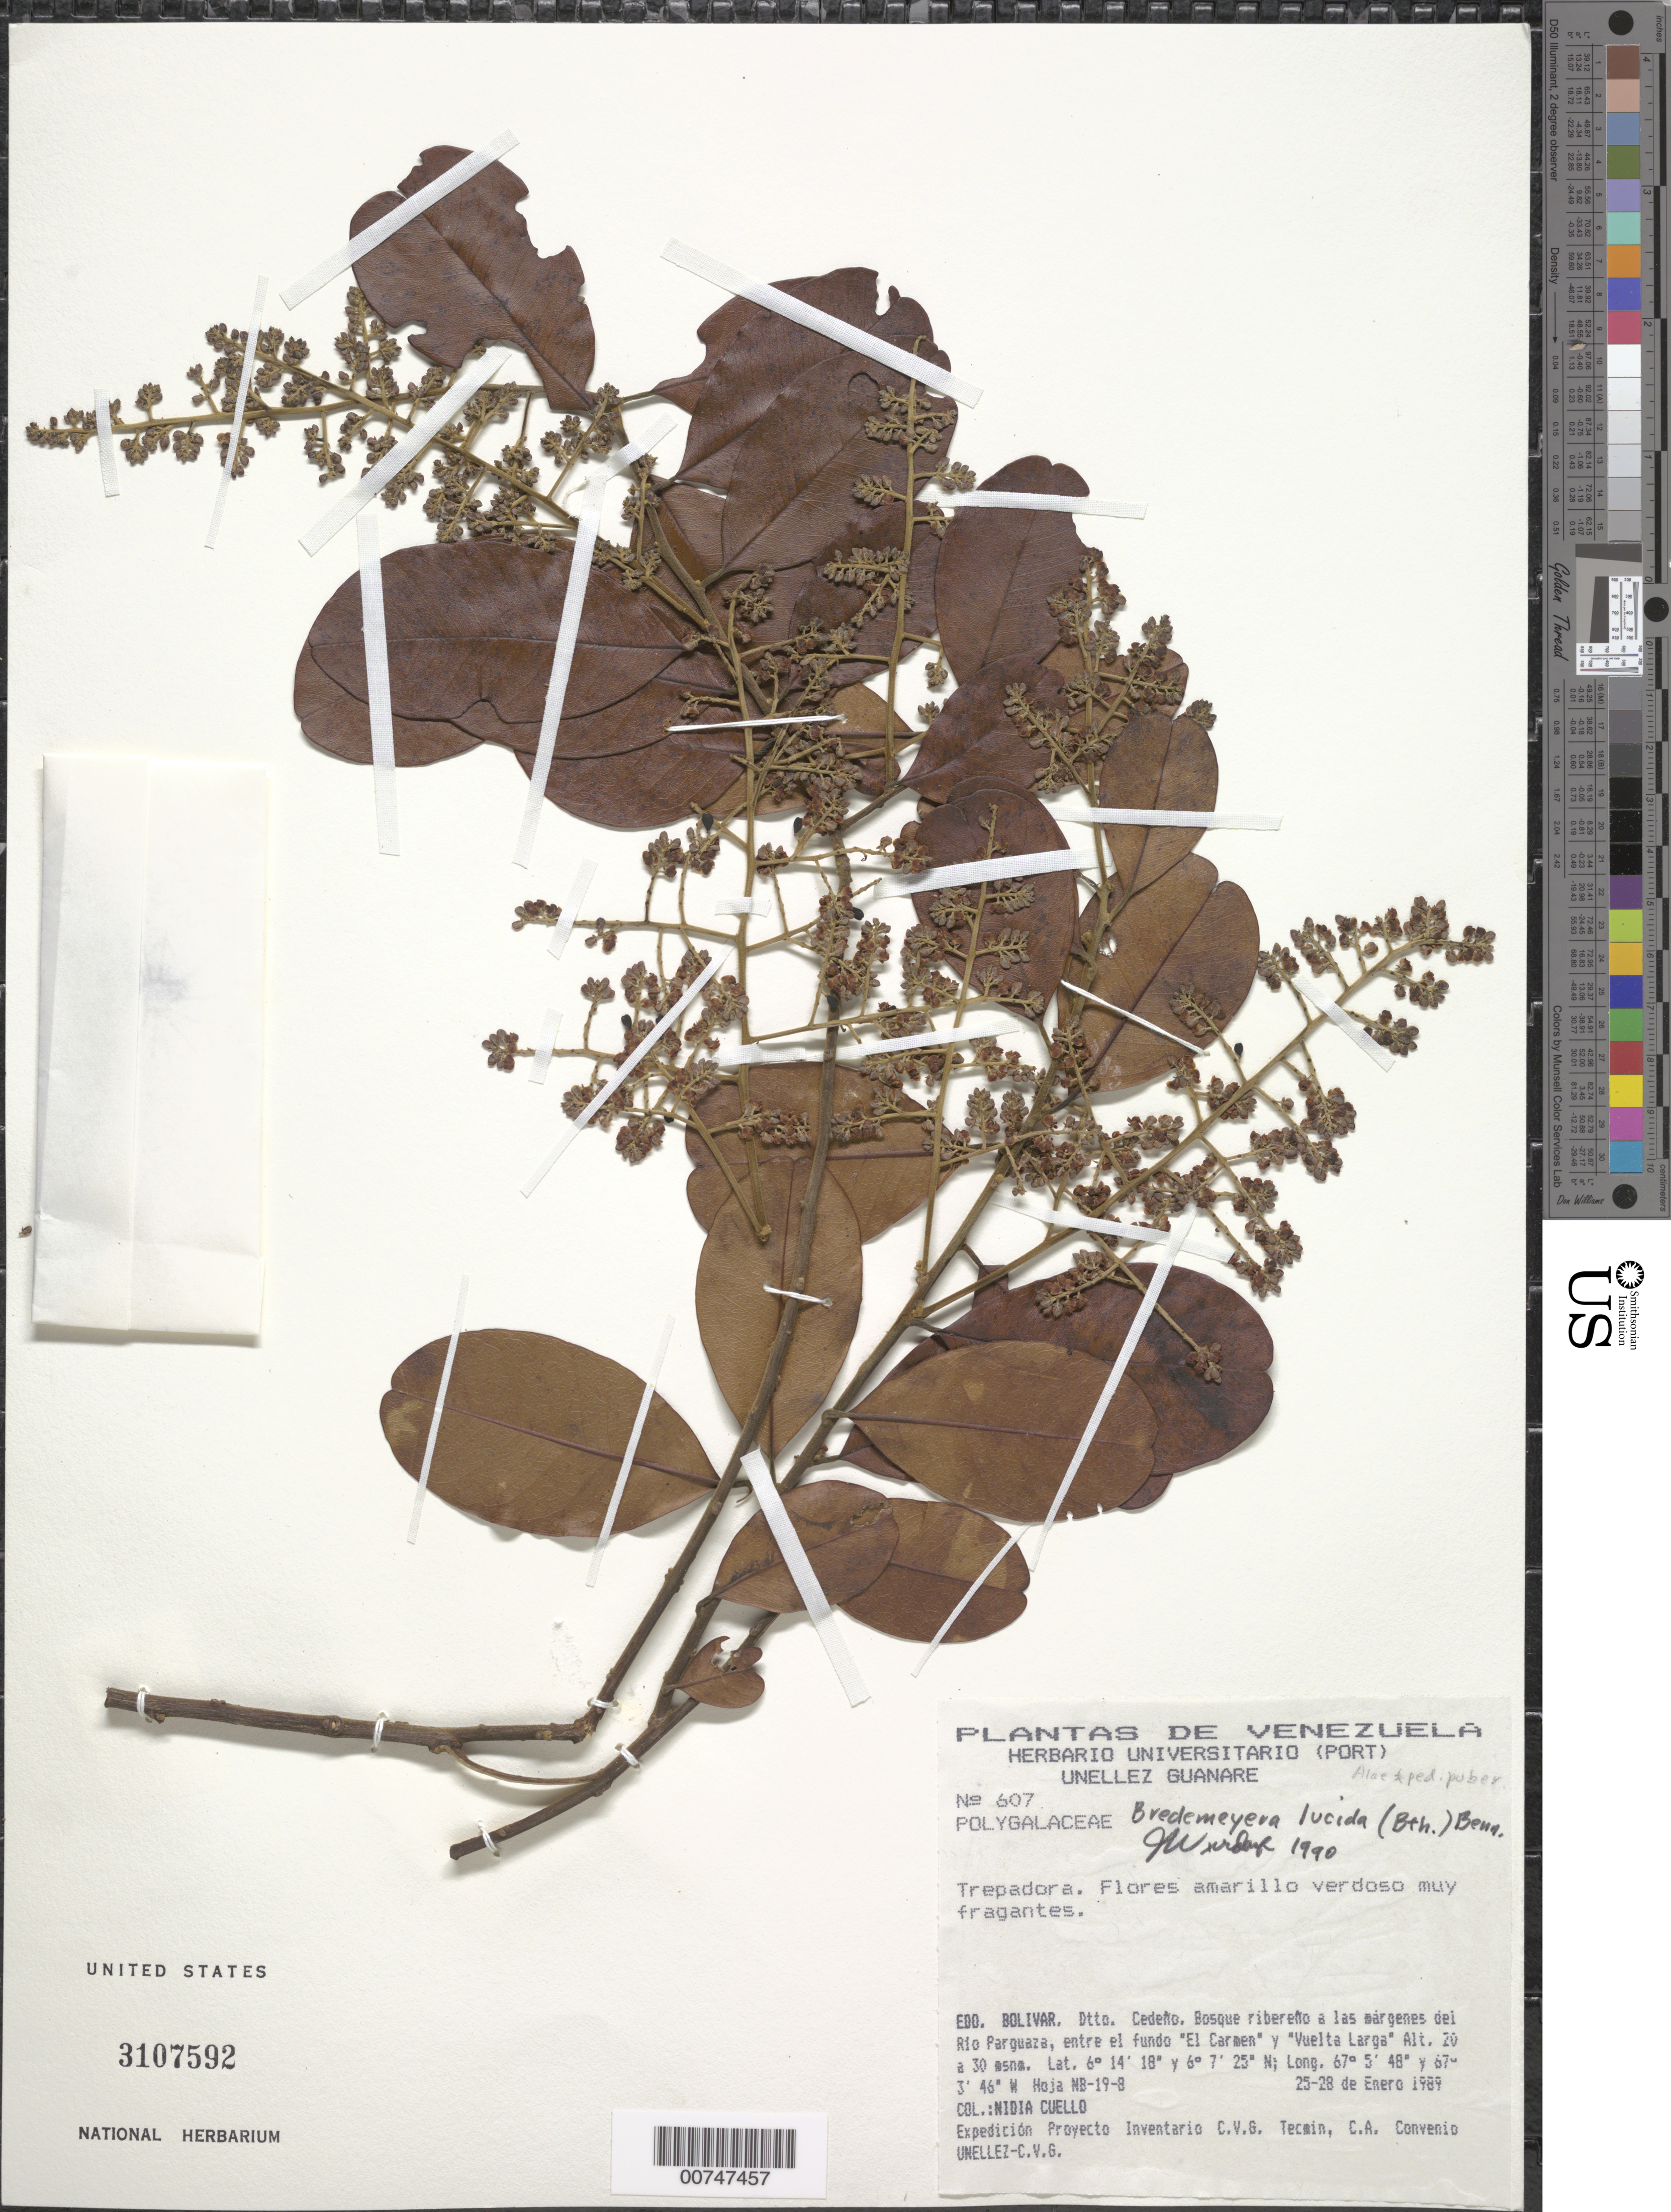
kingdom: Plantae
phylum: Tracheophyta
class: Magnoliopsida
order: Fabales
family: Polygalaceae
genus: Bredemeyera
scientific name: Bredemeyera lucida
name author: (Benth.) Klotzsch ex Hassk.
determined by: Wurdack, John J., (US), US (UNITED STATES)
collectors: N. L. Cuello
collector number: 607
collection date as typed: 25-Jan-89 to 28-Jan-89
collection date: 1989-01-25/1989-01-28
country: Venezuela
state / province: Bolívar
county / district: Cedeño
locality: Rio Parguaza, entre el fundo 'El Carmen' y 'Vuelta Larga'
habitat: Riverine forest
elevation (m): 20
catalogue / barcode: US 3107592